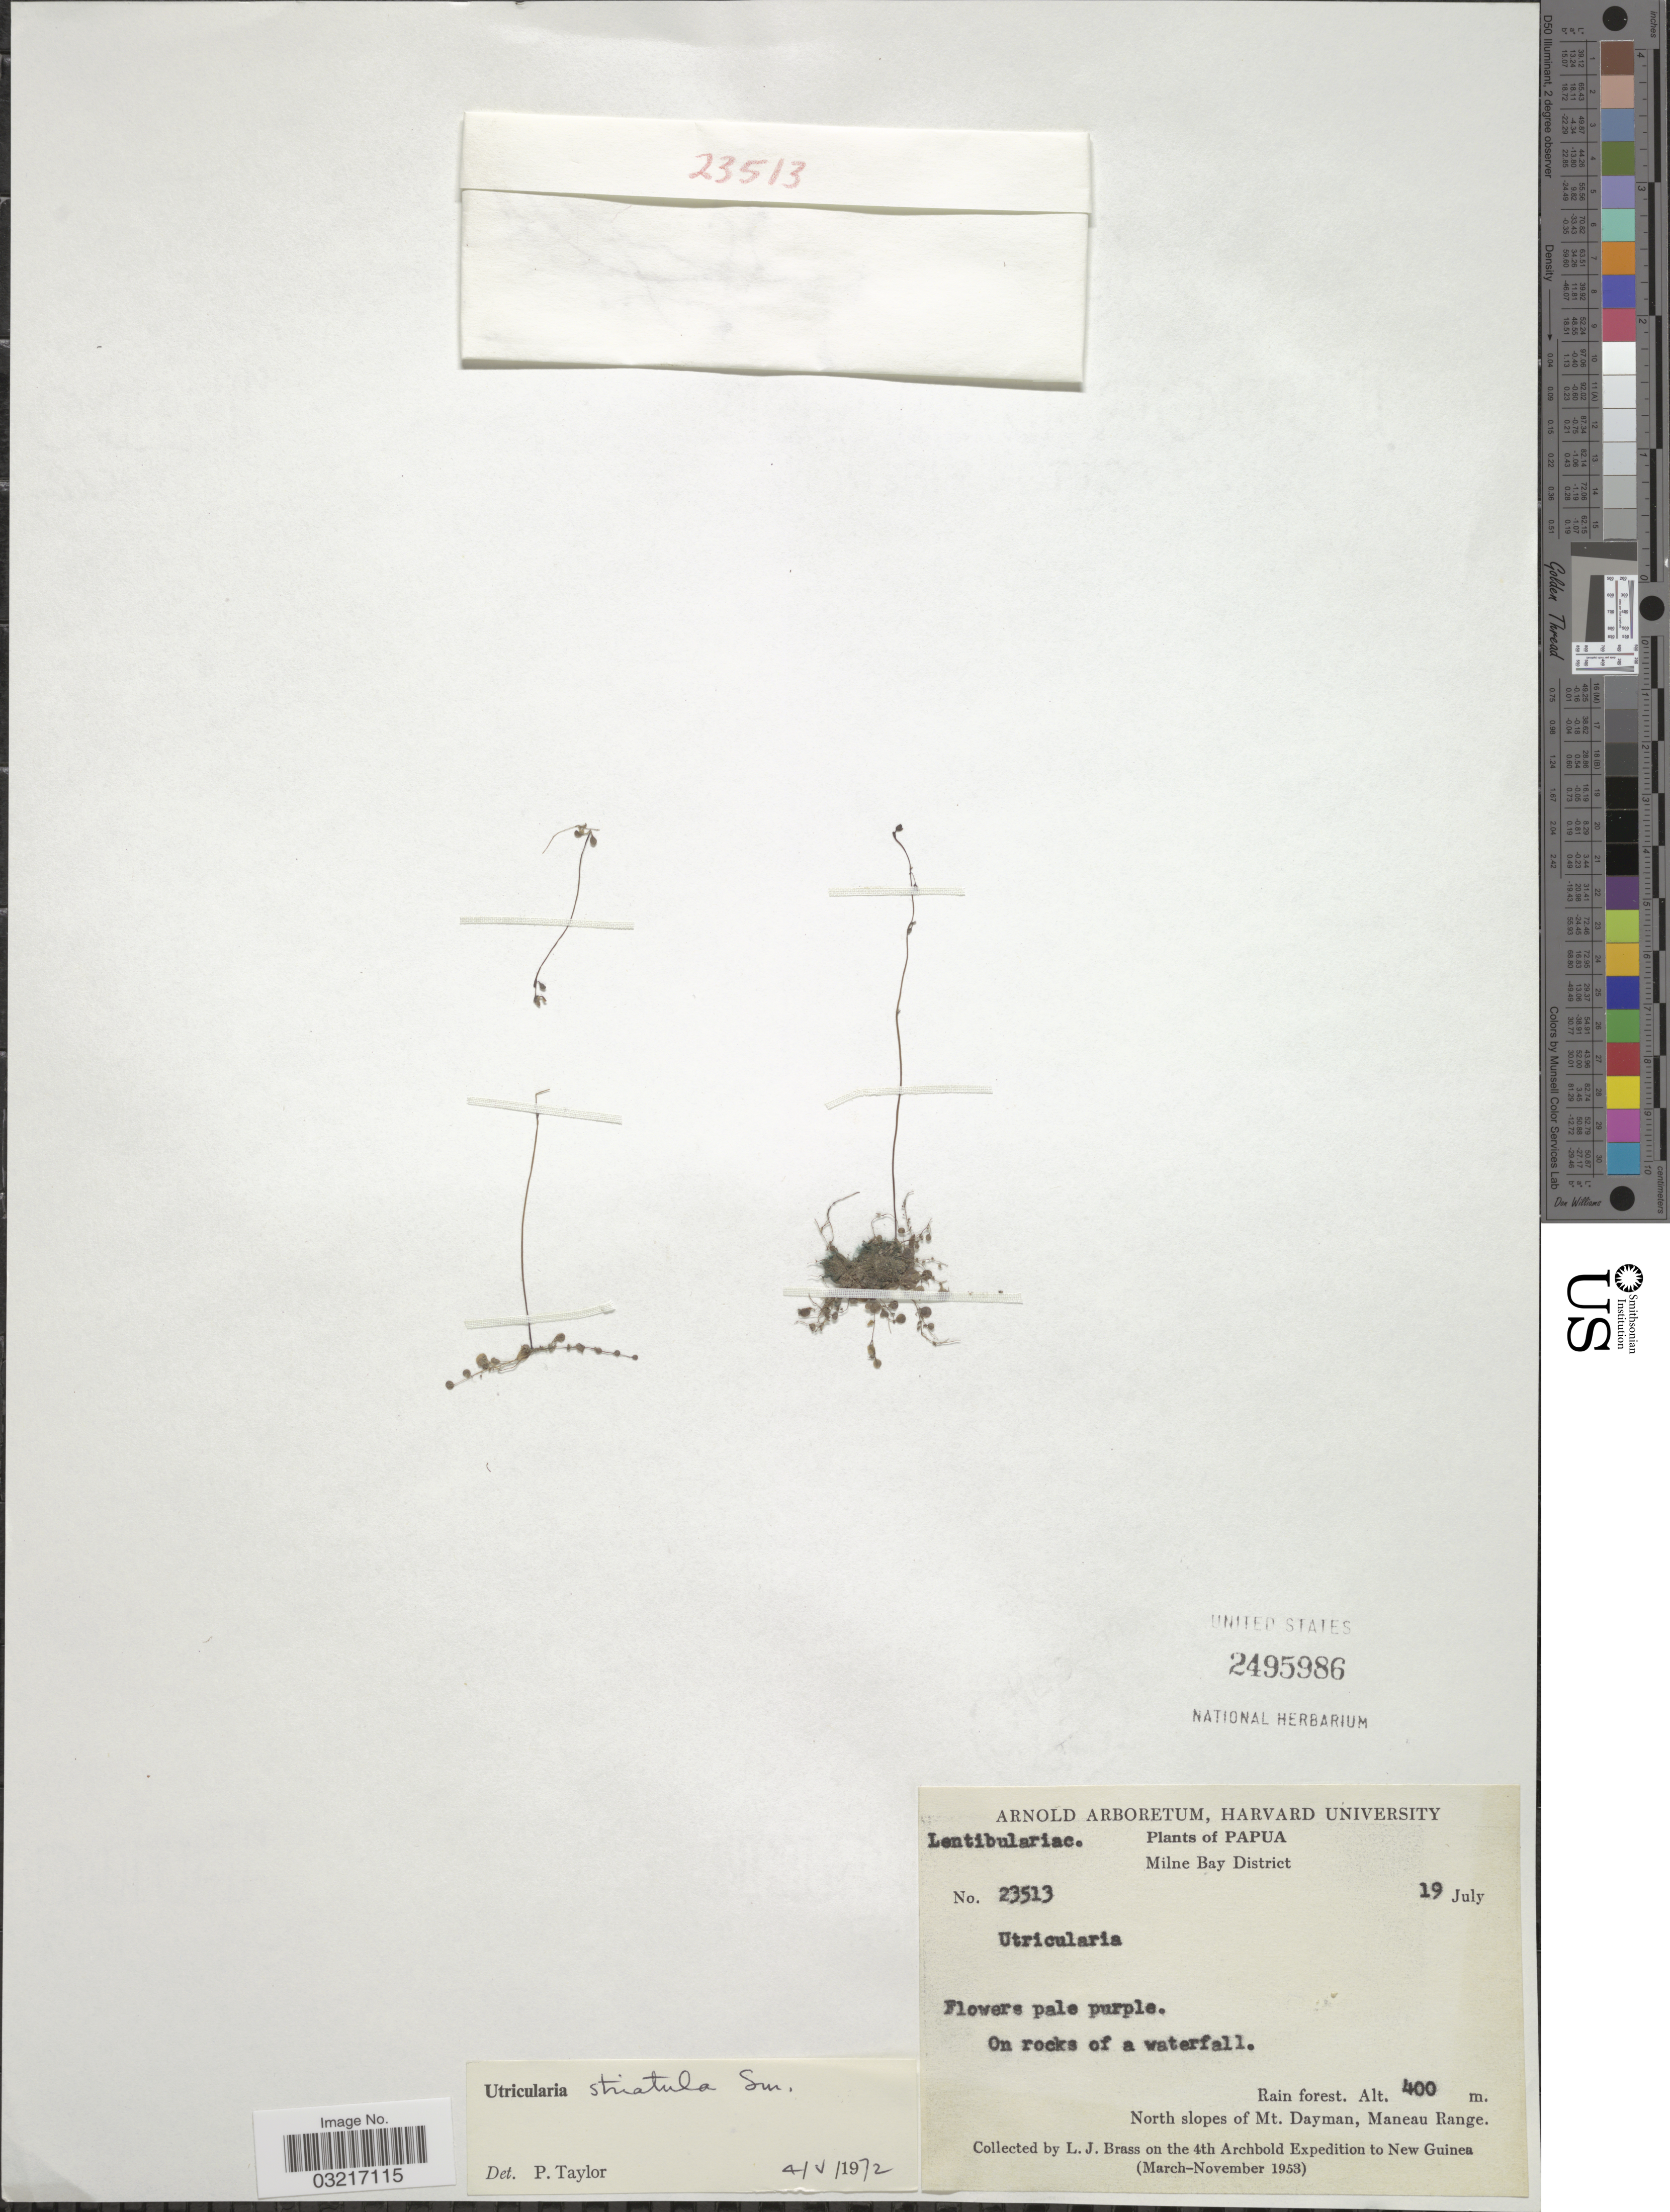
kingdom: Plantae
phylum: Tracheophyta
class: Magnoliopsida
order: Lamiales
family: Lentibulariaceae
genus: Utricularia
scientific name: Utricularia striatula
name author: Sm.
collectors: L. J. Brass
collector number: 23513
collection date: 1953-07-19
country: Papua New Guinea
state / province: Milne Bay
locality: Papua. Milne Bay District. On rocks of a waterfall. North slopes of Mt. Dayman, Maneau Range.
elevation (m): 400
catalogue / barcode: US 2495986